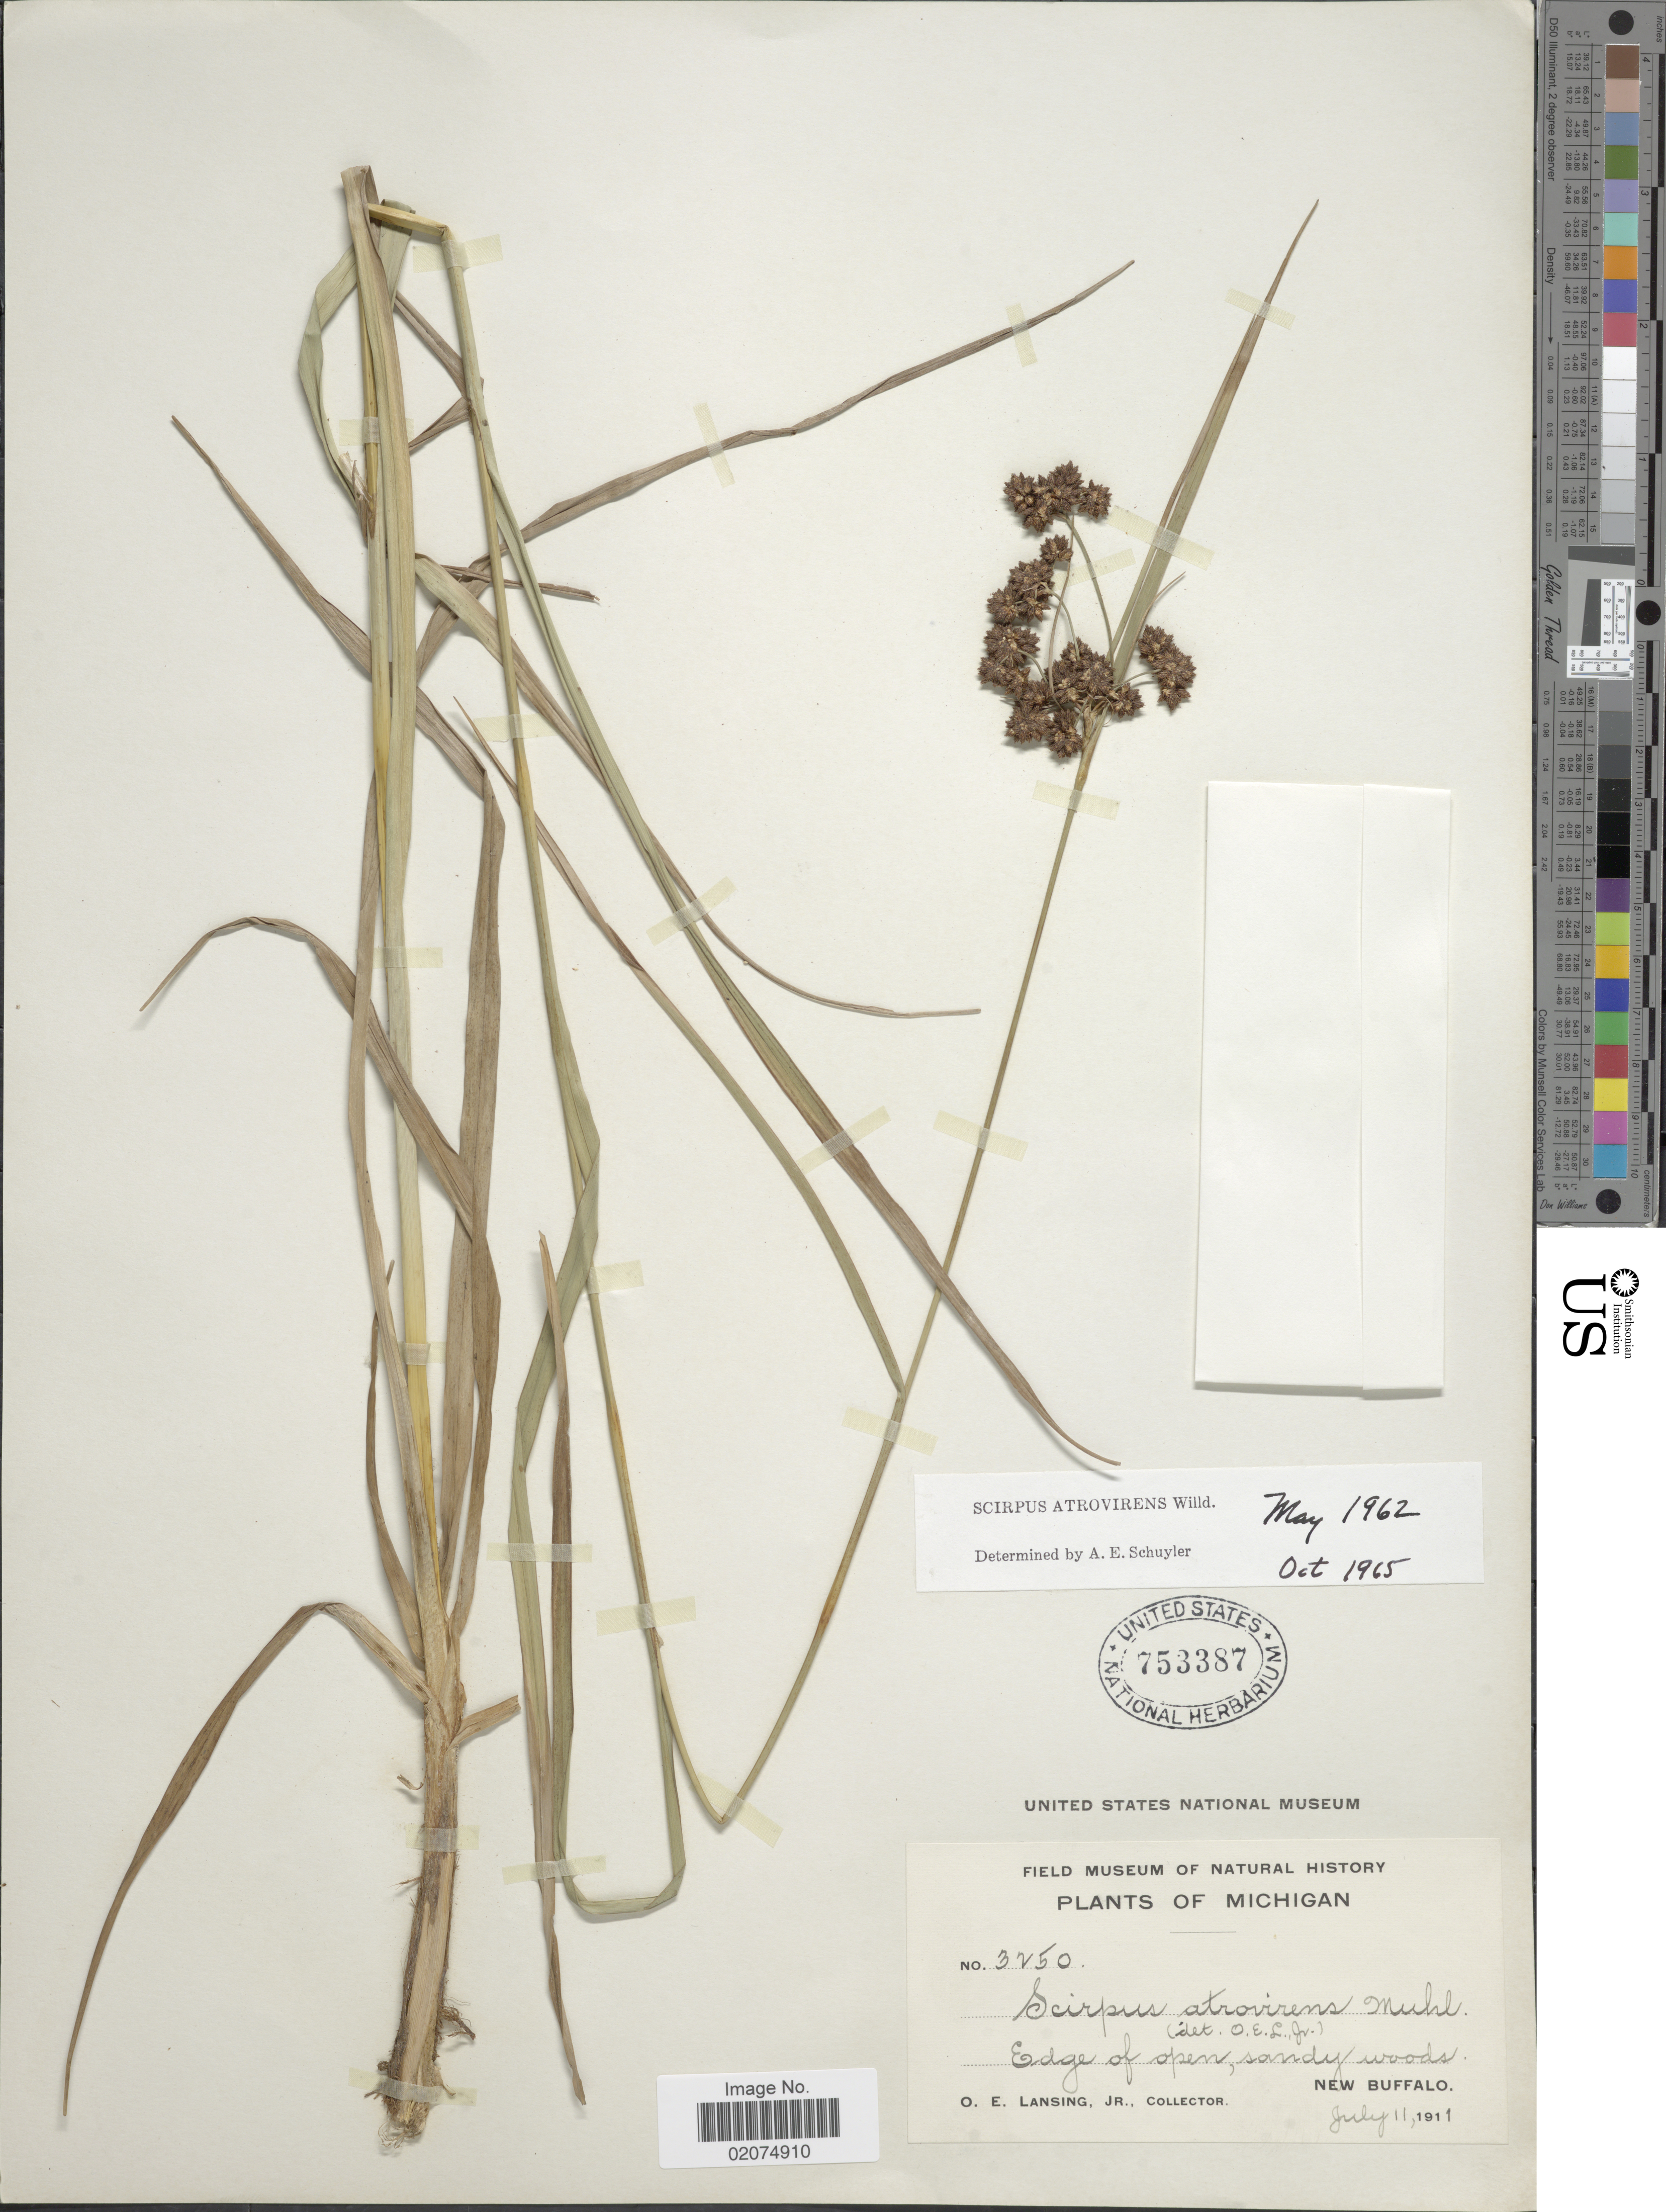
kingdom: Plantae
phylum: Tracheophyta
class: Liliopsida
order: Poales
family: Cyperaceae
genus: Scirpus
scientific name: Scirpus atrovirens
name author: Willd.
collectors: O. Lansing Jr.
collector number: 3250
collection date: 1911-07-11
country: United States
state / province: Michigan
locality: New Buffalo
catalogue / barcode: US 753387